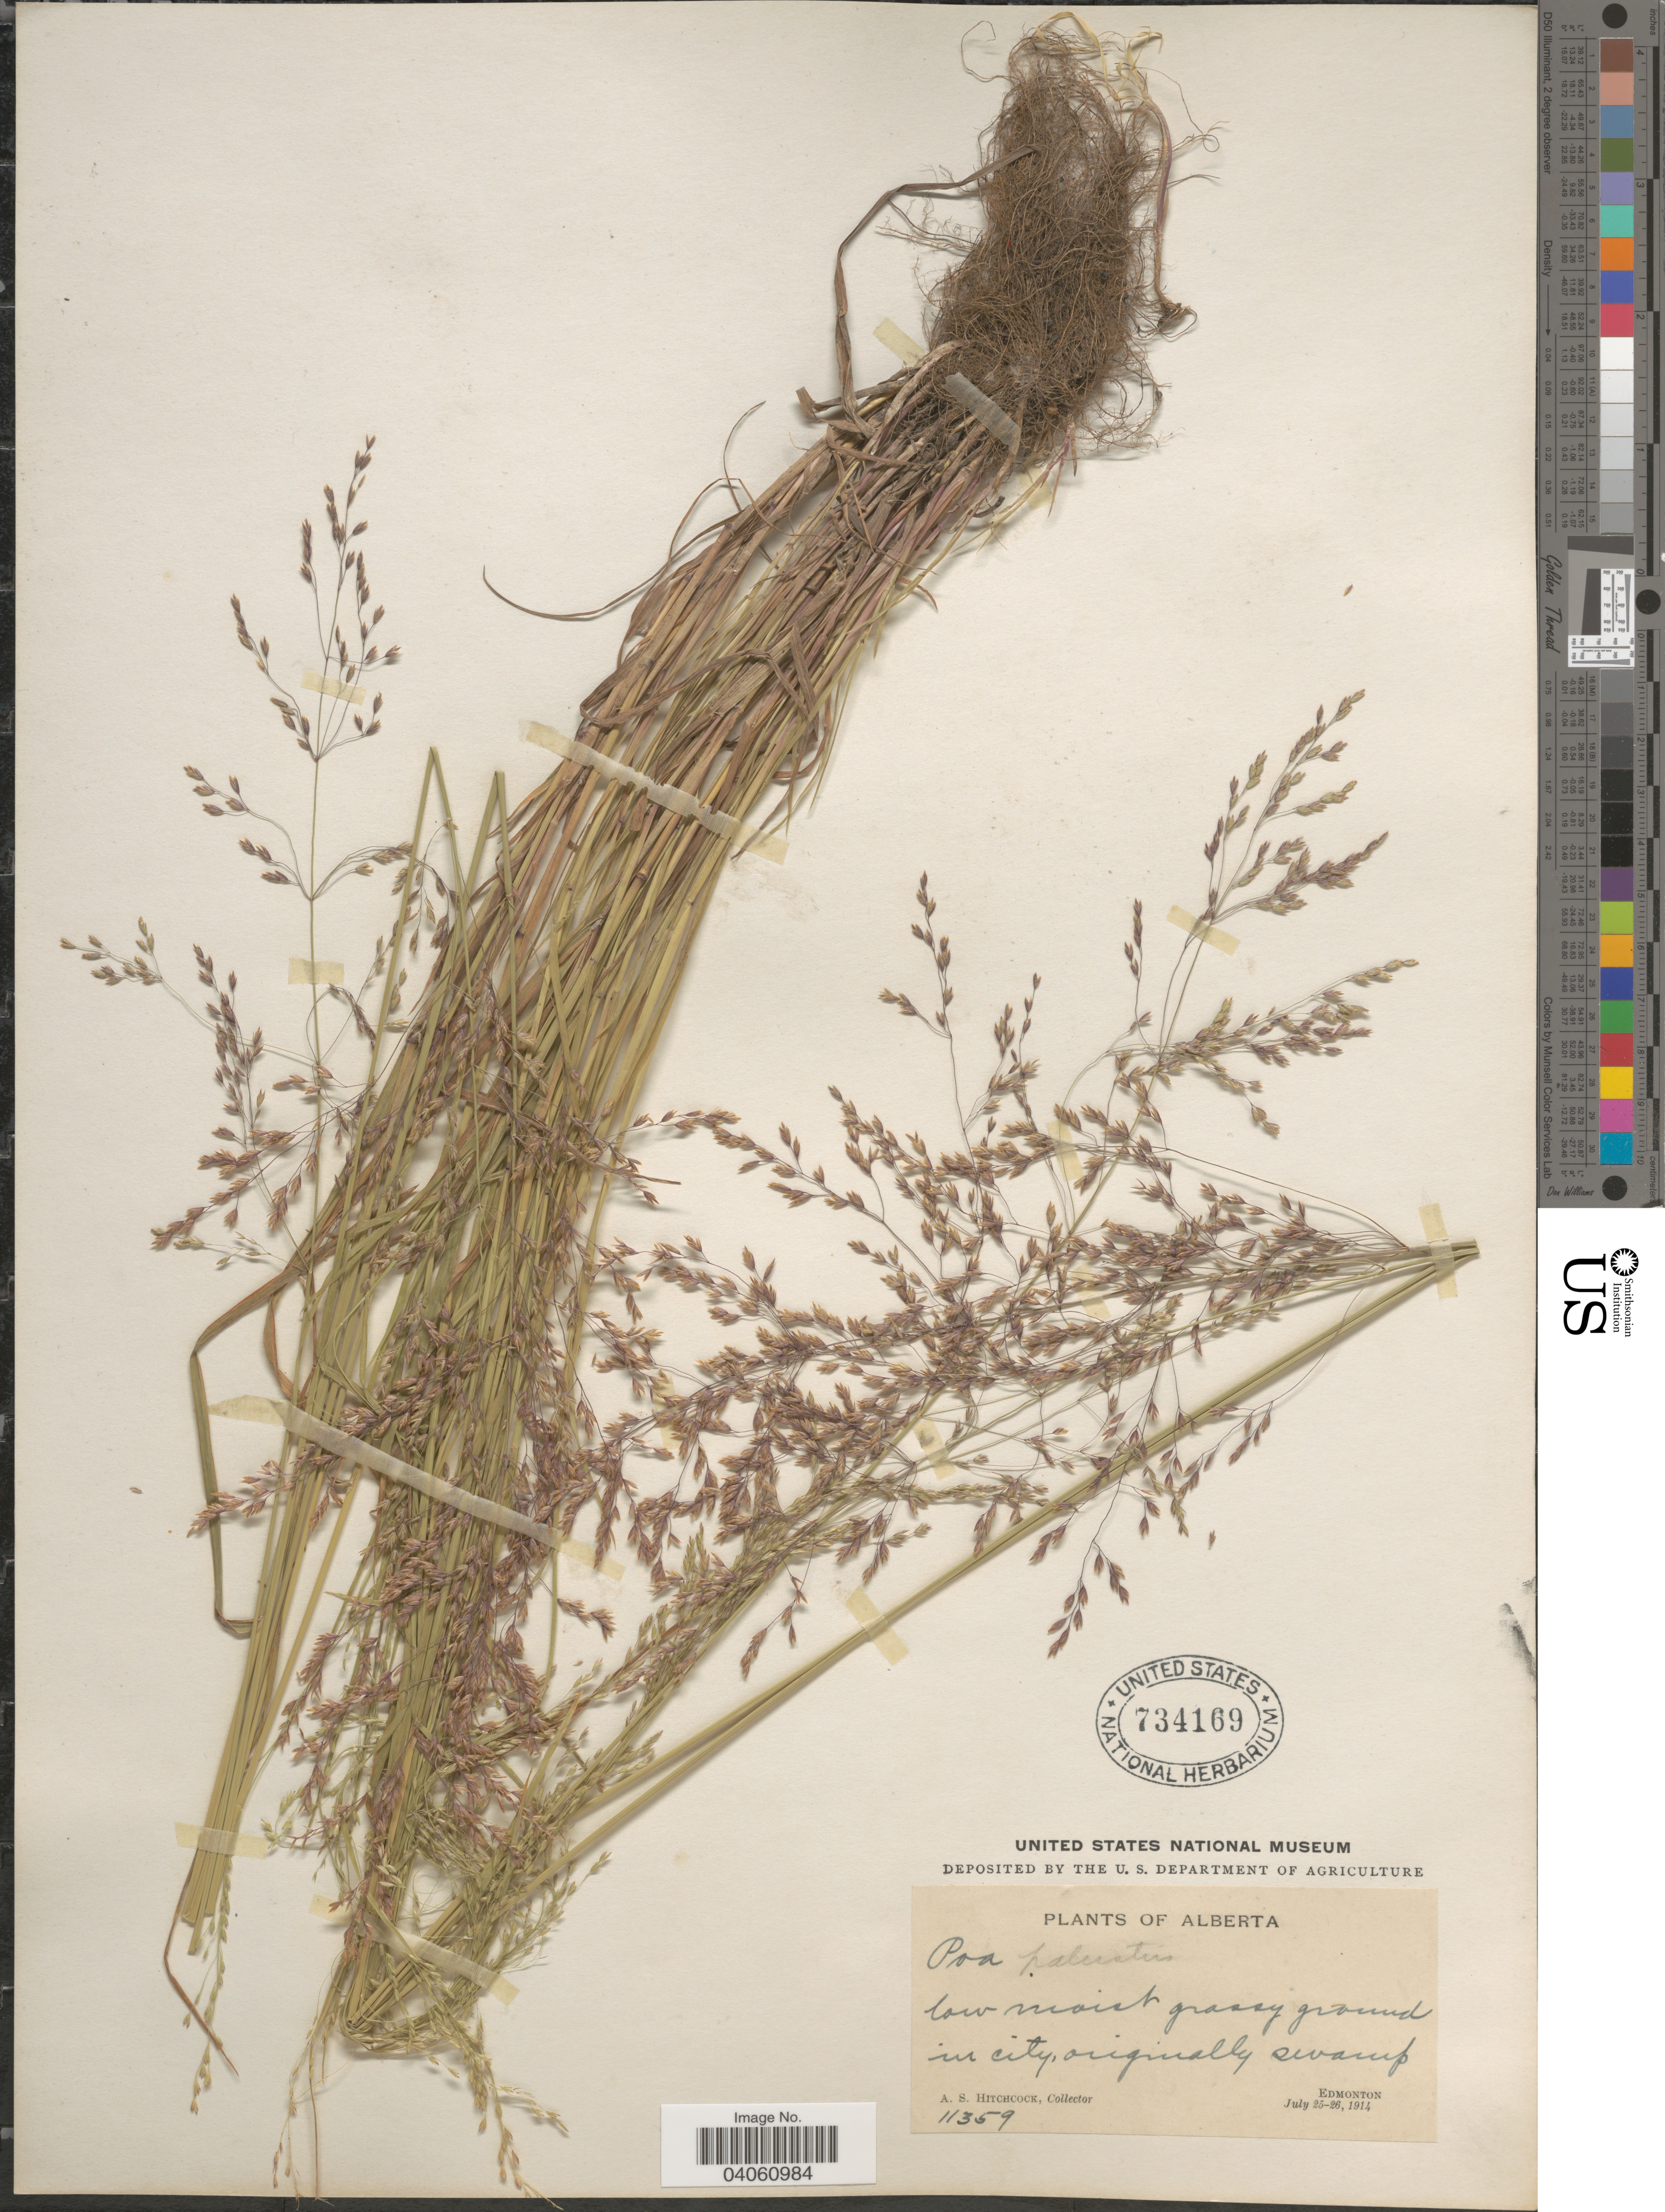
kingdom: Plantae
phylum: Tracheophyta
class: Liliopsida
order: Poales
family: Poaceae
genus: Poa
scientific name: Poa palustris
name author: L.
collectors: A. S. Hitchcock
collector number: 11359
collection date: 1914-07-25/1914-07-26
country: Canada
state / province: Alberta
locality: Edmonton.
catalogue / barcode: US 734169